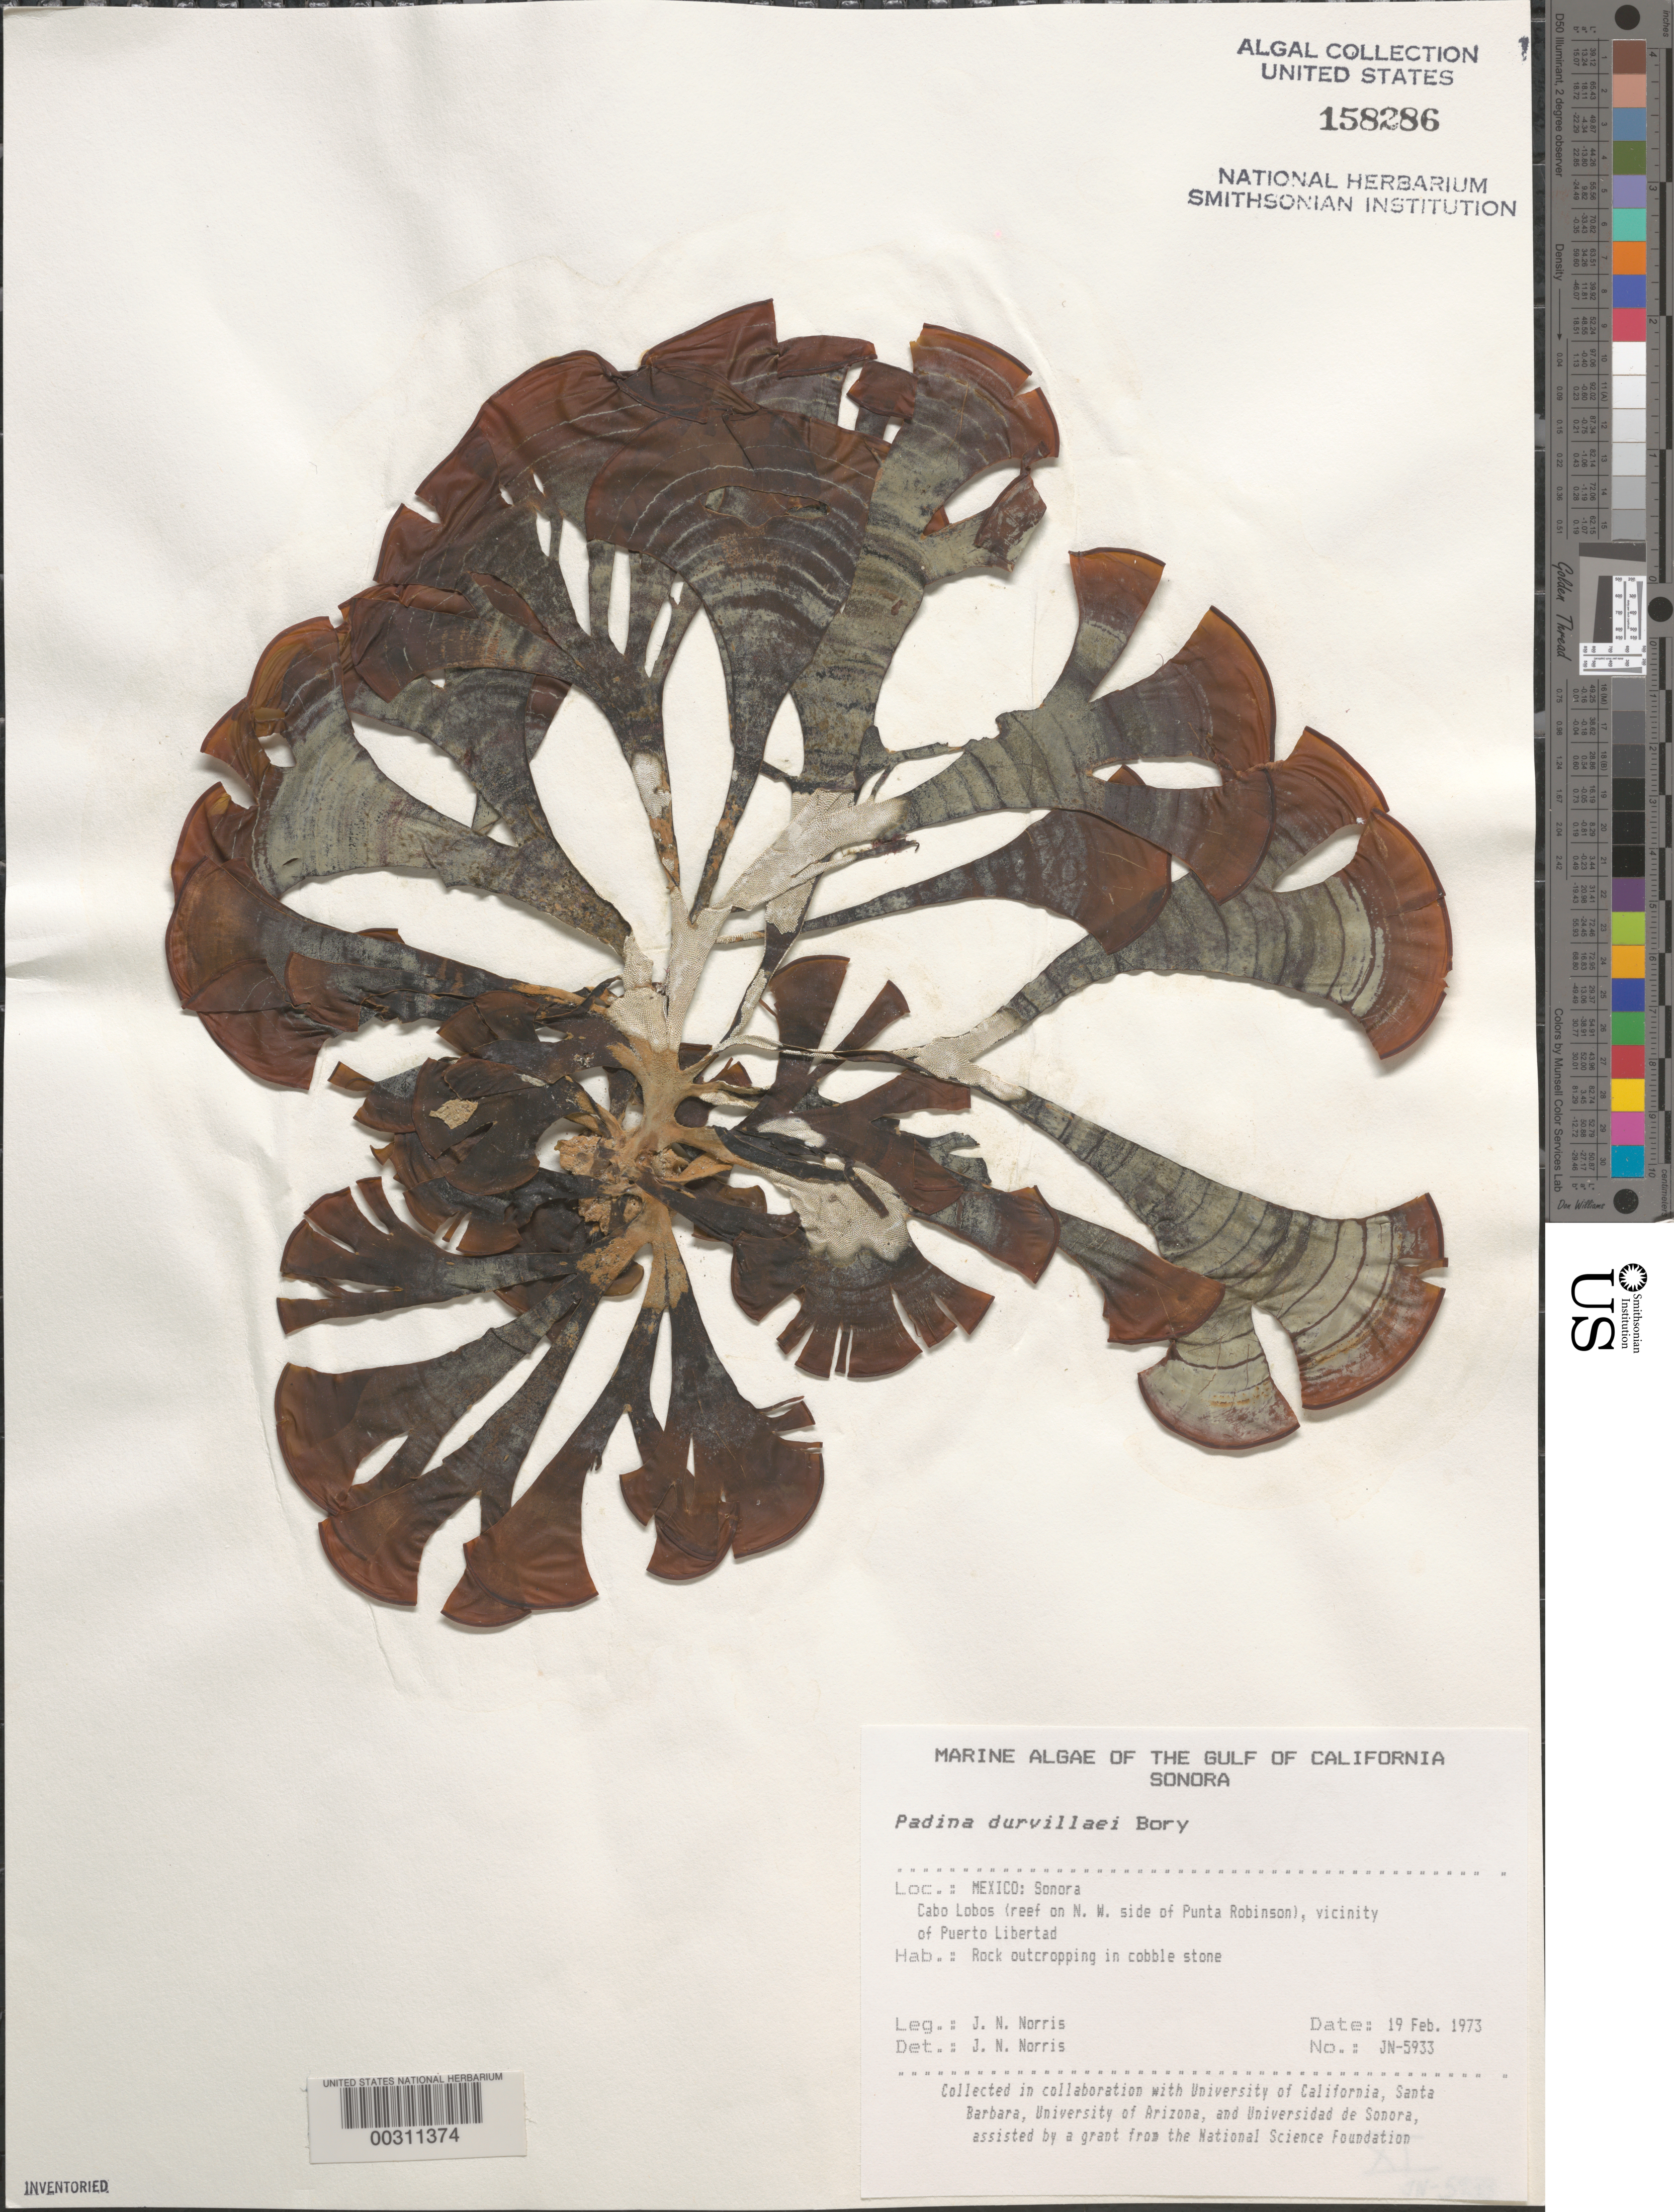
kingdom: Chromista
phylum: Ochrophyta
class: Phaeophyceae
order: Dictyotales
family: Dictyotaceae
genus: Padina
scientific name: Padina durvillaei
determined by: Norris, James N.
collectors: J. N. Norris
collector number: JN-5933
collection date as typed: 19 Feb 1973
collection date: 1973-02-19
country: Mexico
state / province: Sonora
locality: Cabo Lobos, northwest Punta Robinson, Puerto Libertad area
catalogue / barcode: US 158286